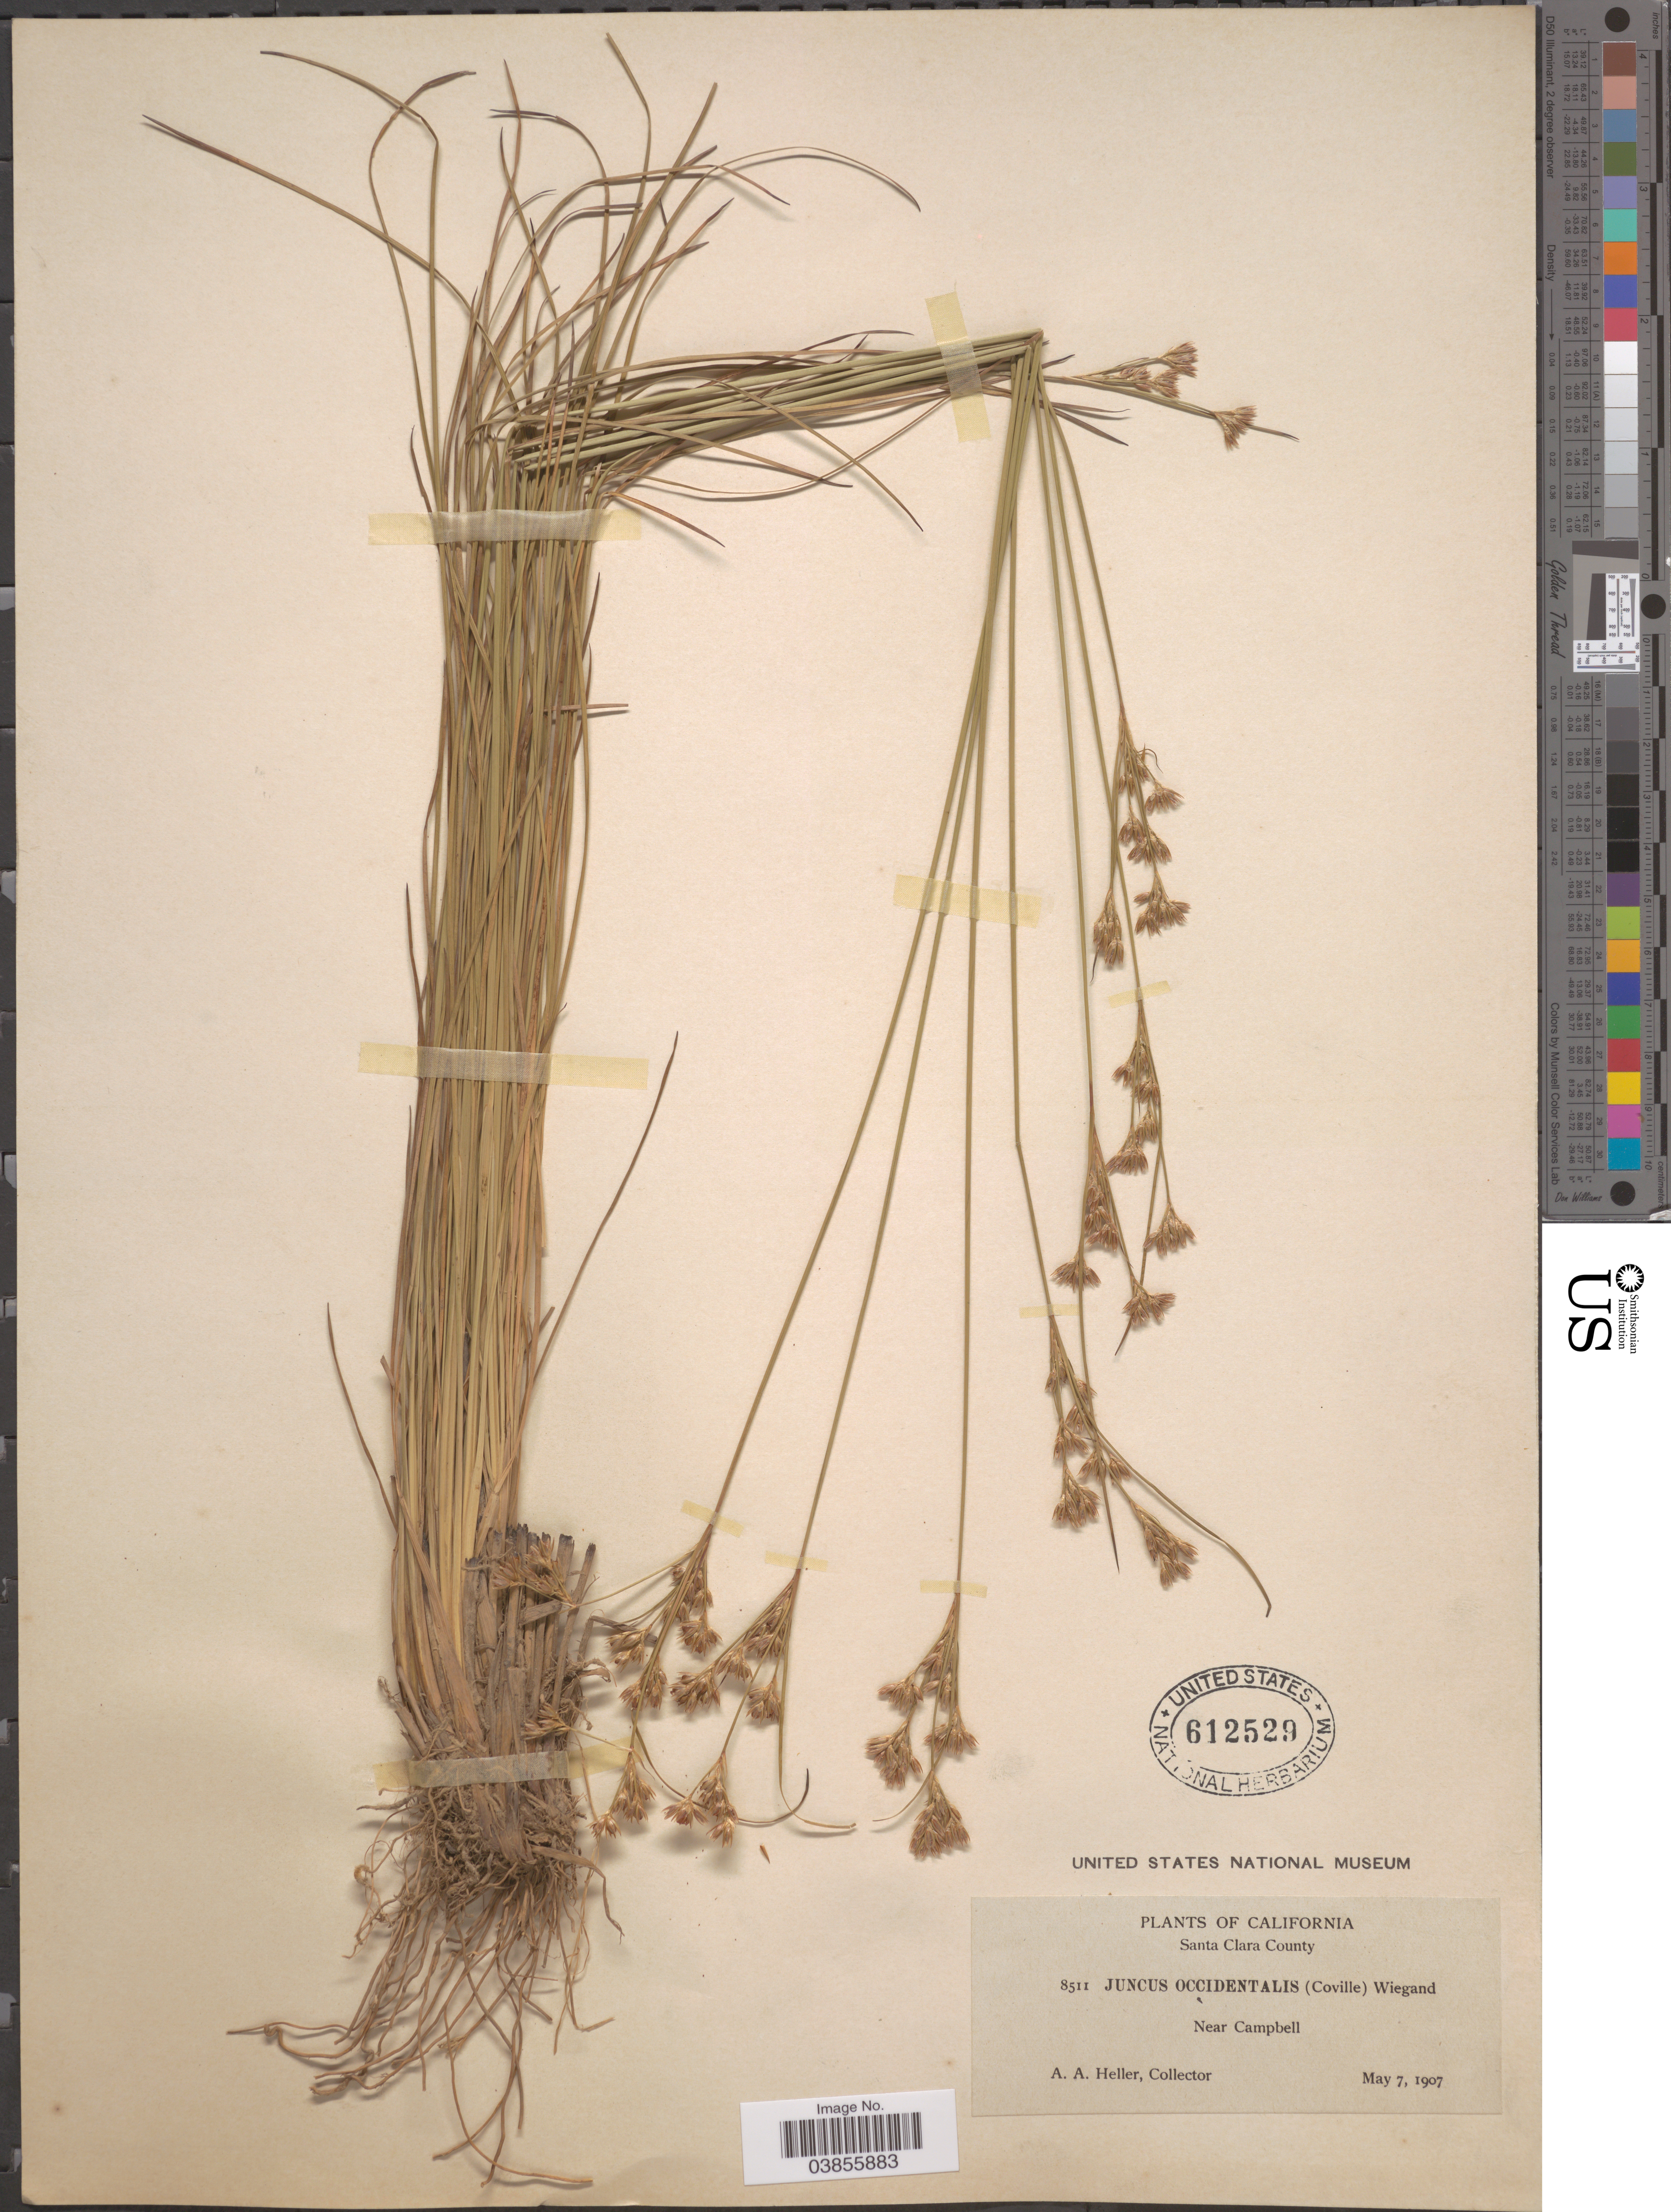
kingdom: Plantae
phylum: Tracheophyta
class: Liliopsida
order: Poales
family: Juncaceae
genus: Juncus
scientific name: Juncus occidentalis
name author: (Coville) Wiegand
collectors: A. A. Heller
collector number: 8511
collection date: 1907-05-07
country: United States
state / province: California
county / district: Santa Clara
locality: Santa Clara County. Near Campbell.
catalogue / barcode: US 612529